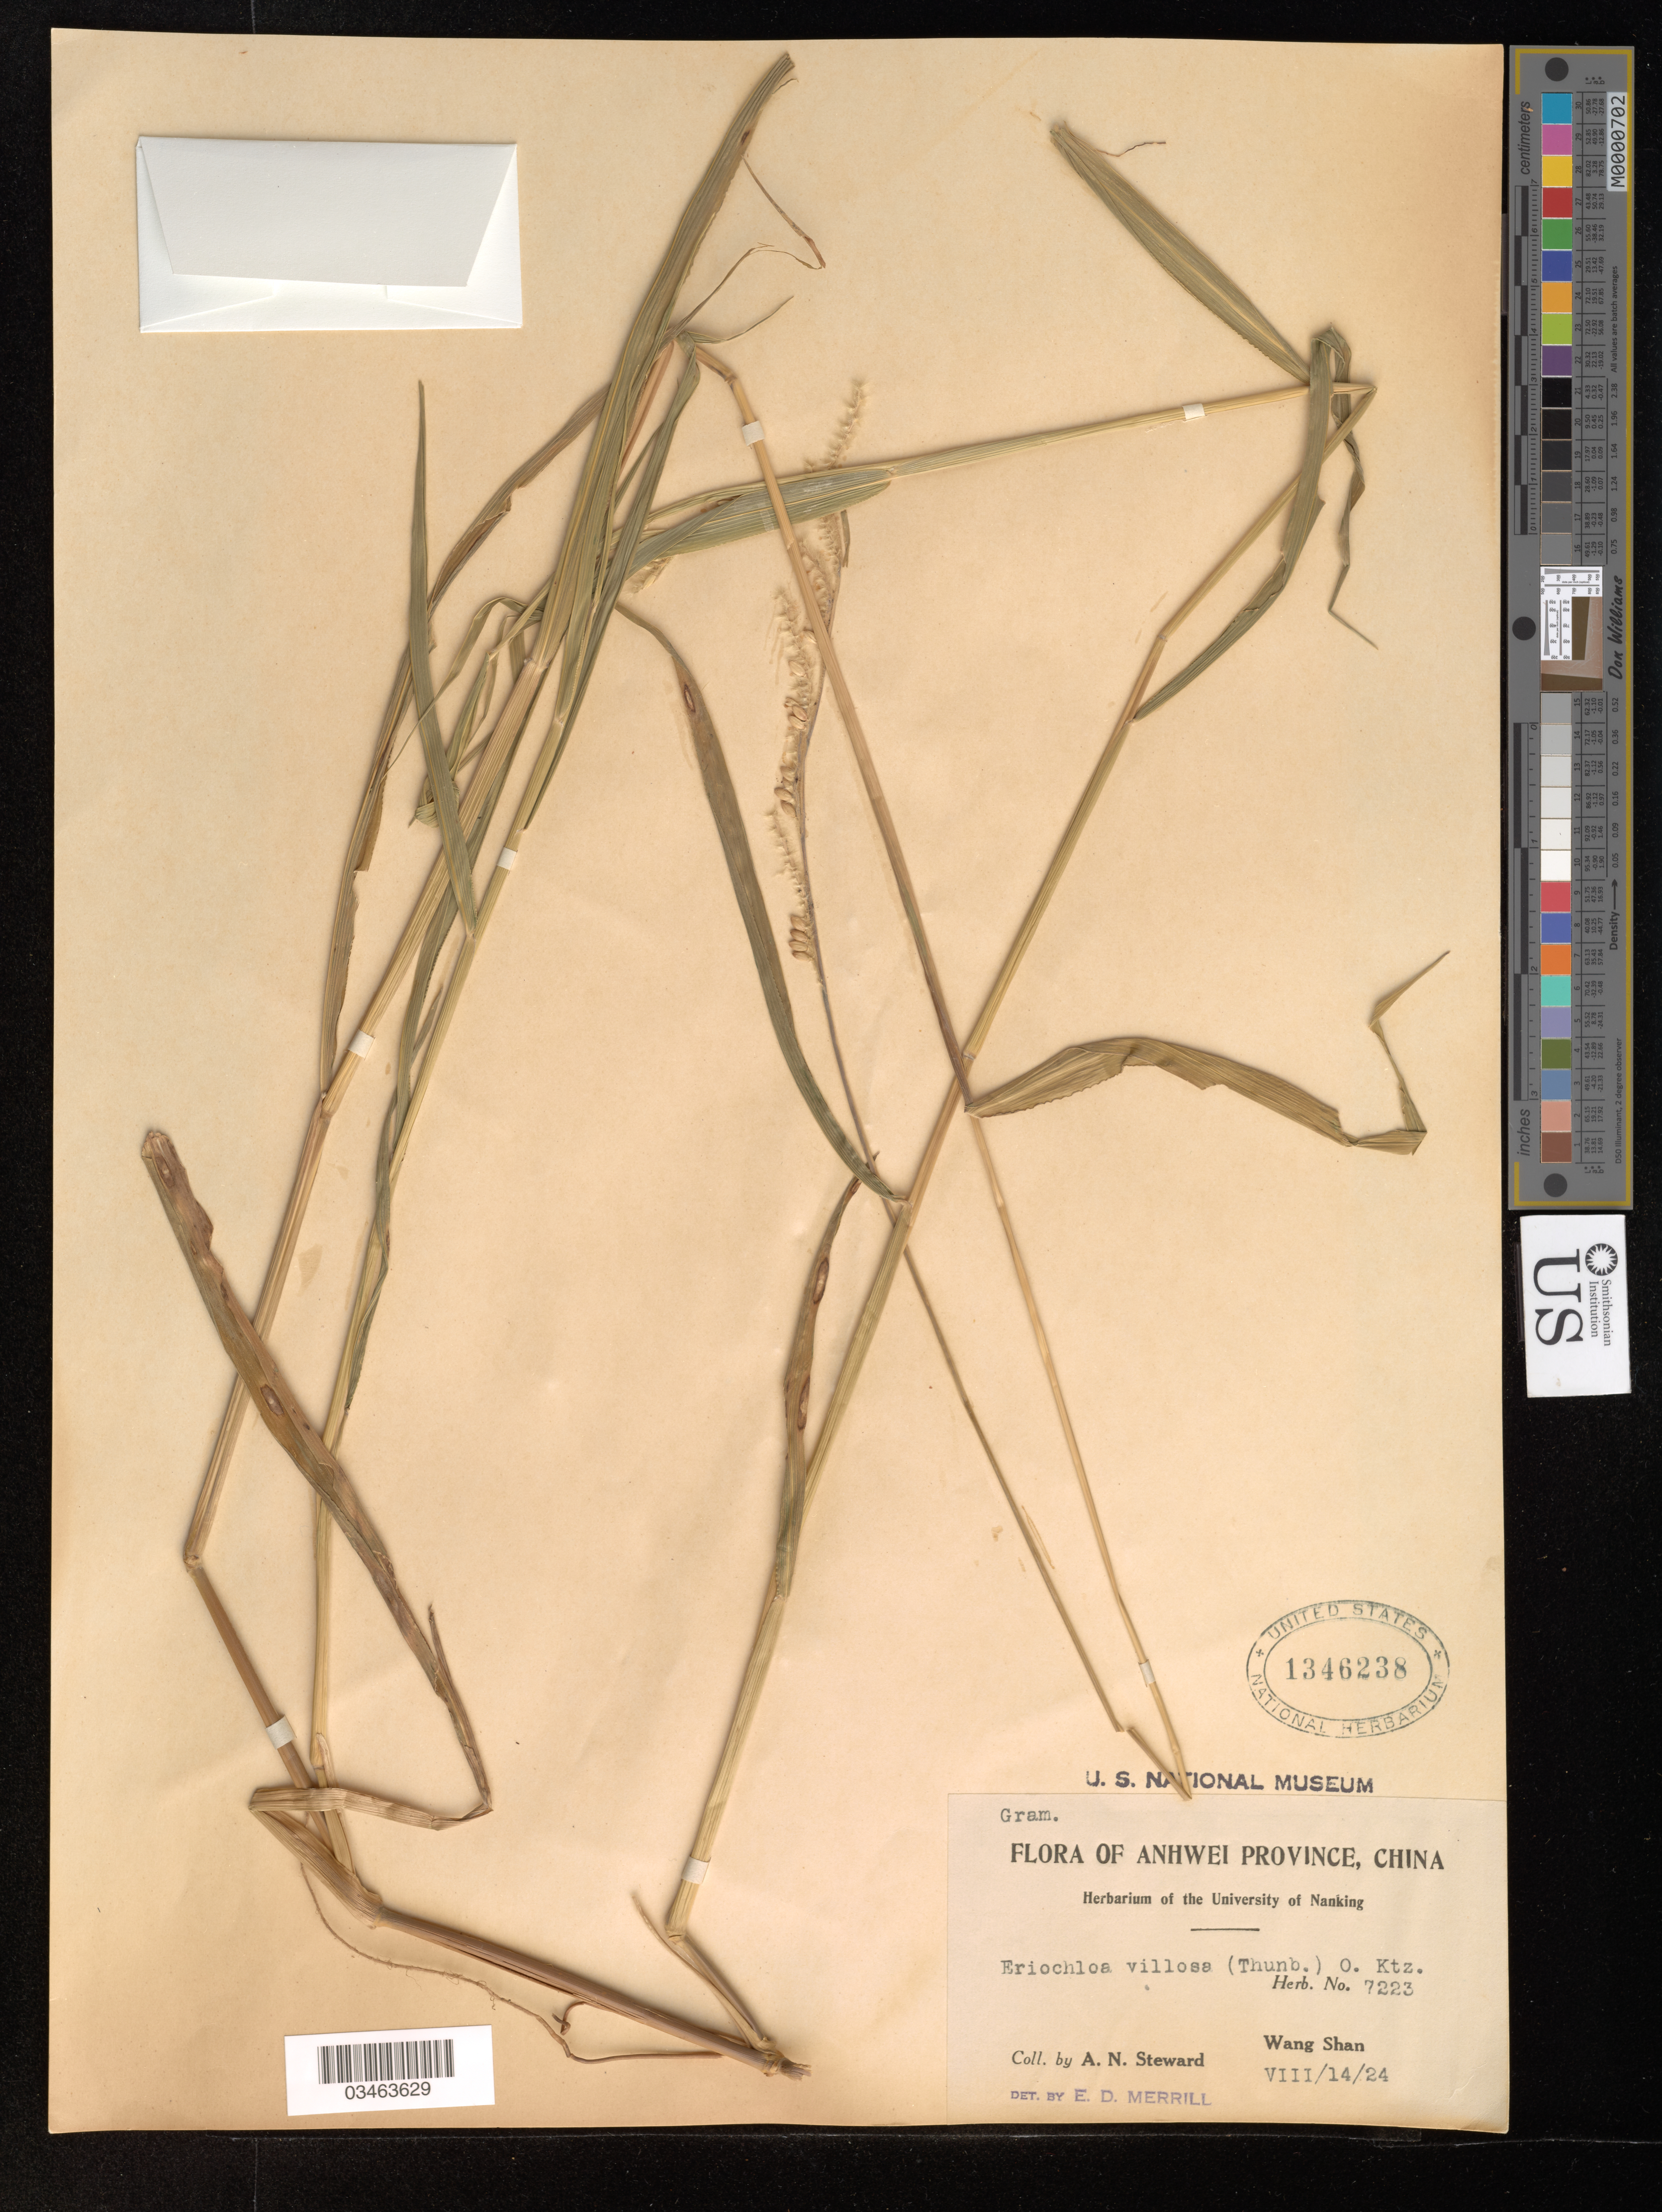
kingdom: Plantae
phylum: Tracheophyta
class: Liliopsida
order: Poales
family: Poaceae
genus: Eriochloa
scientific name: Eriochloa villosa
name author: (Thunb.) Kunth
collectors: A. N. Steward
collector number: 7223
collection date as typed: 14 8 24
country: China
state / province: Anhui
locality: Anhwei Province. Wang Shan.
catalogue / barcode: US 1346238